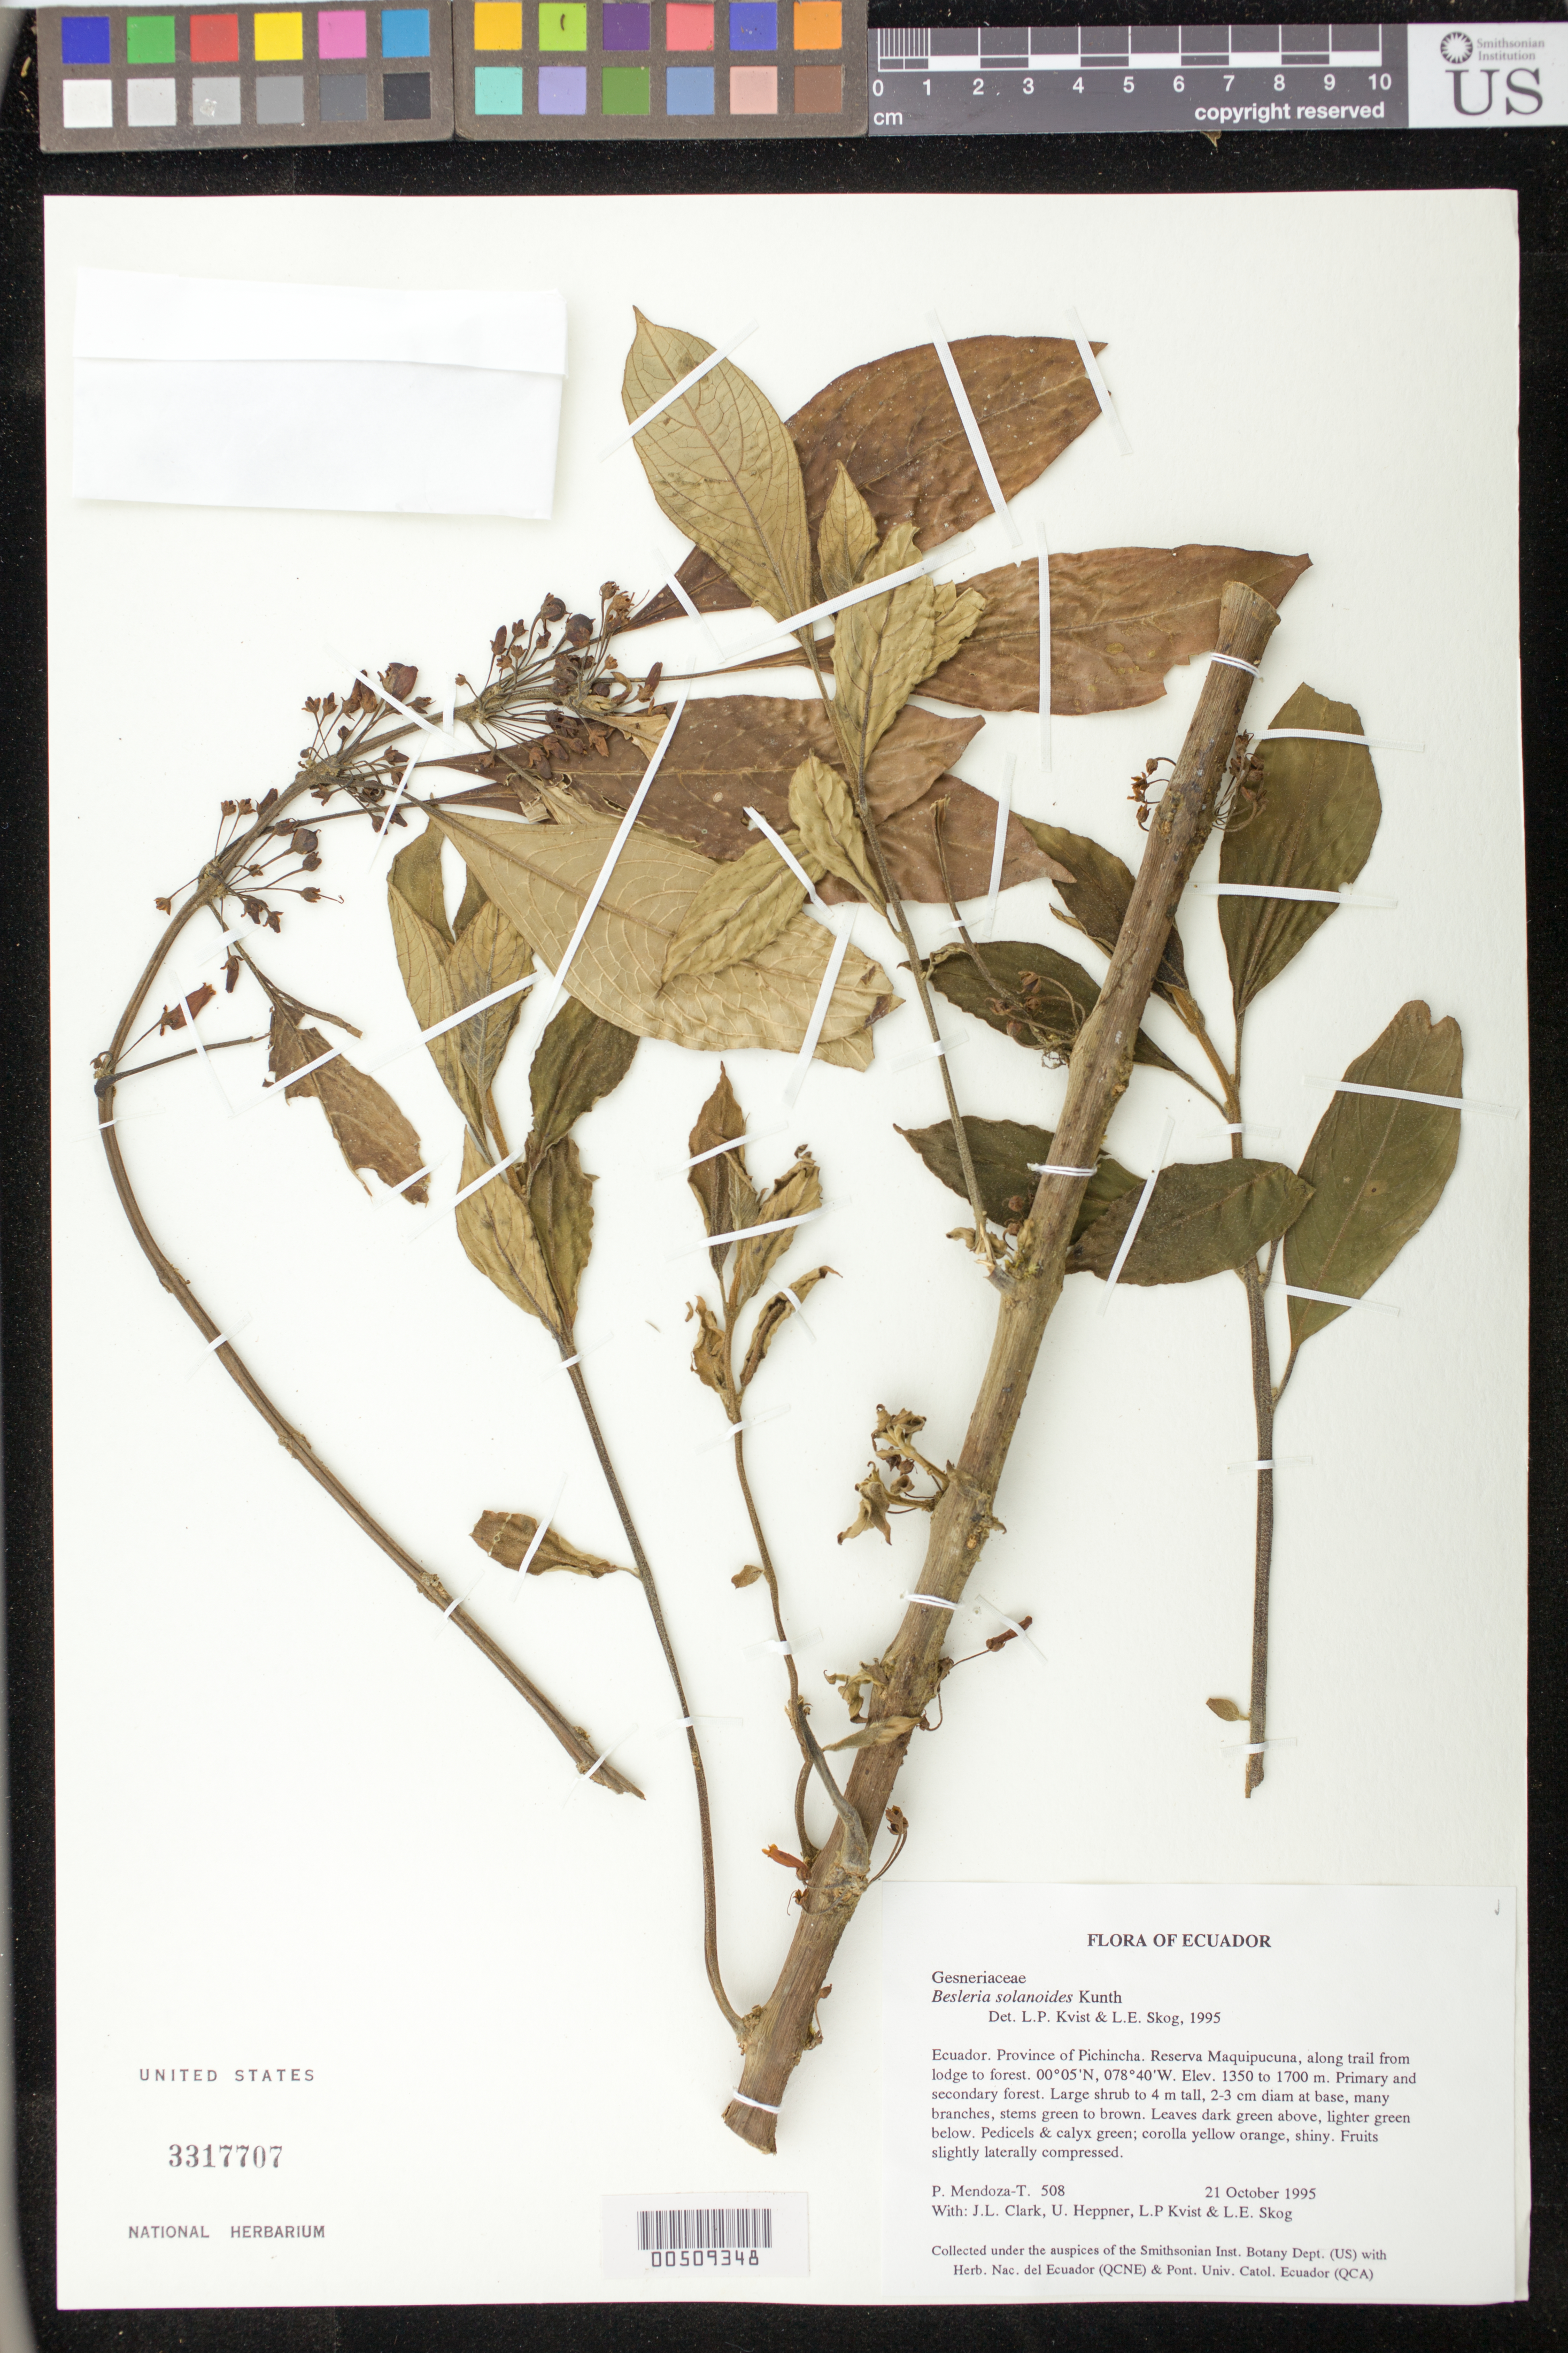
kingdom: Plantae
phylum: Tracheophyta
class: Magnoliopsida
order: Lamiales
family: Gesneriaceae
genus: Besleria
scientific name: Besleria angustiflora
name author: Fritsch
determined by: Skog, Laurence E.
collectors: P. Mendoza-T., J. L. Clark, U. Heppner, L. P. Kvist & L. E. Skog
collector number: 508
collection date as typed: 21 Oct 1995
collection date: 1995-10-21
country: Ecuador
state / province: Pichincha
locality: Reserva Maquipucuna, along trail from lodge to forest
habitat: Primary and secondary forest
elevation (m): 1350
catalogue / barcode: US 3317707